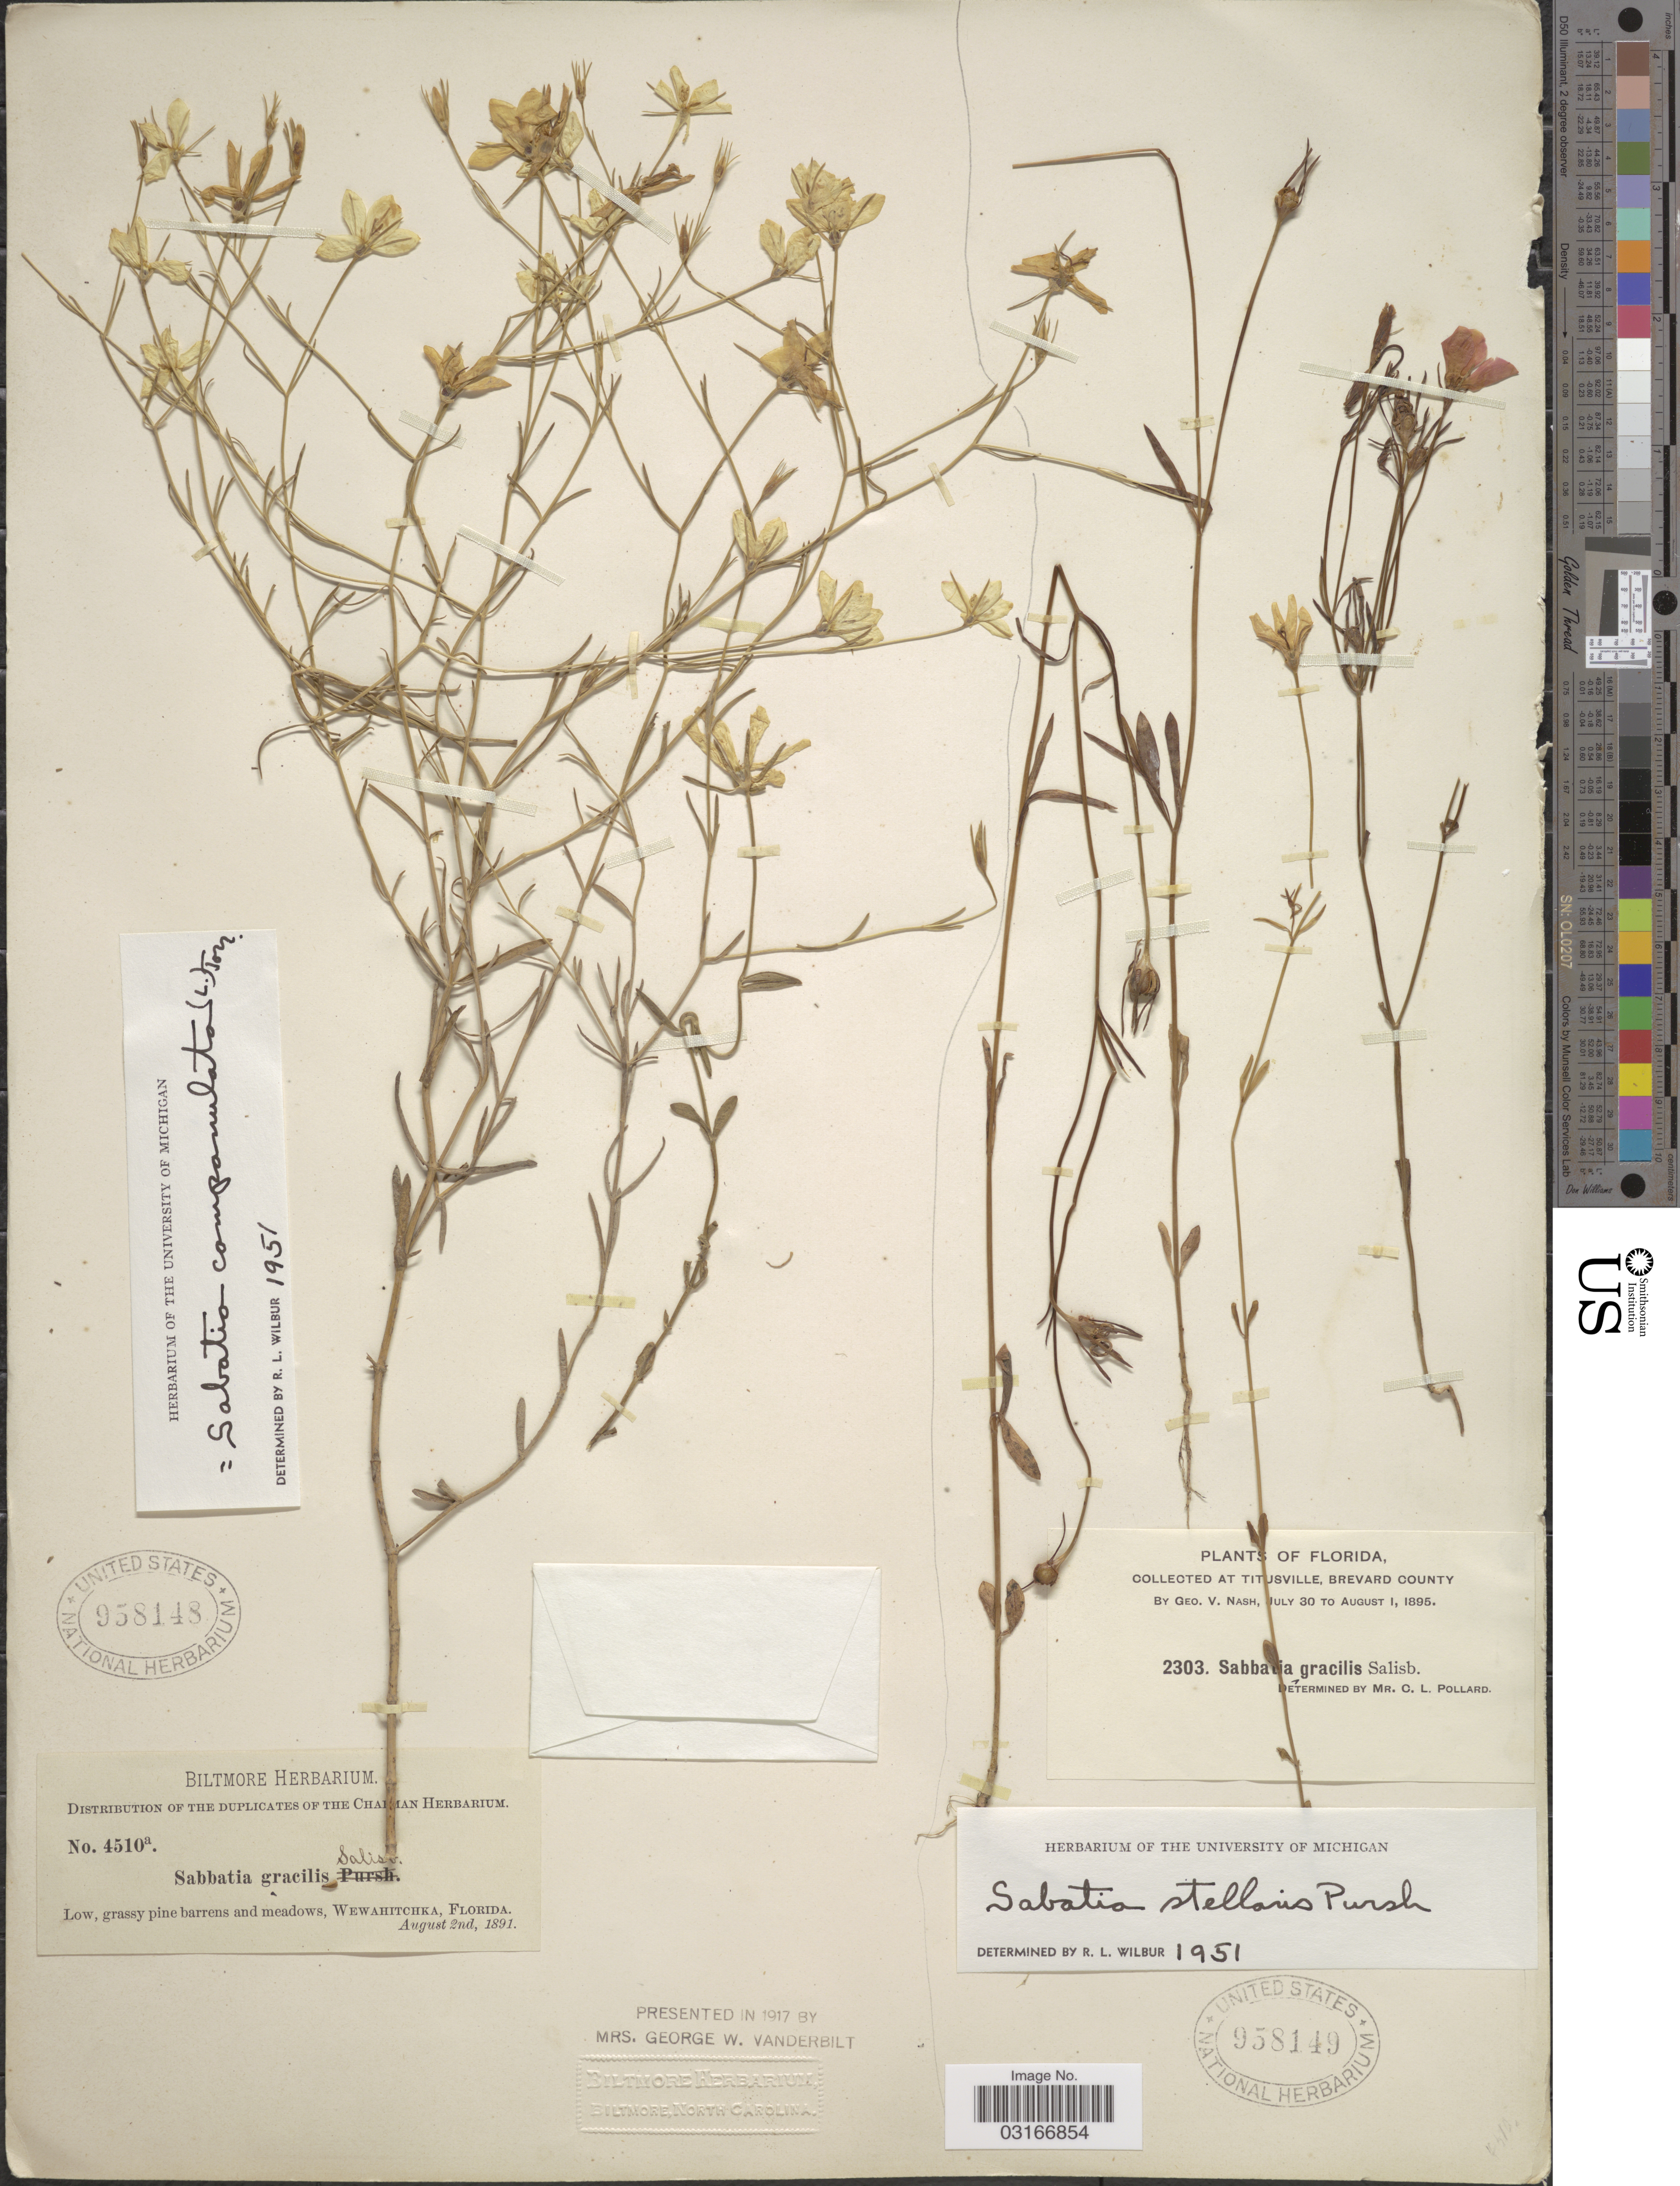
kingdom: Plantae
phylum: Tracheophyta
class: Magnoliopsida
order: Gentianales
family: Gentianaceae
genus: Sabatia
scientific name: Sabatia stellaris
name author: Pursh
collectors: ex herb. Biltmore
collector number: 4510a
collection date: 1891-08-02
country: United States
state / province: Florida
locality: Low, grassy pine barrens and meadows, Wewahitchka.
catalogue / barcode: US 958148